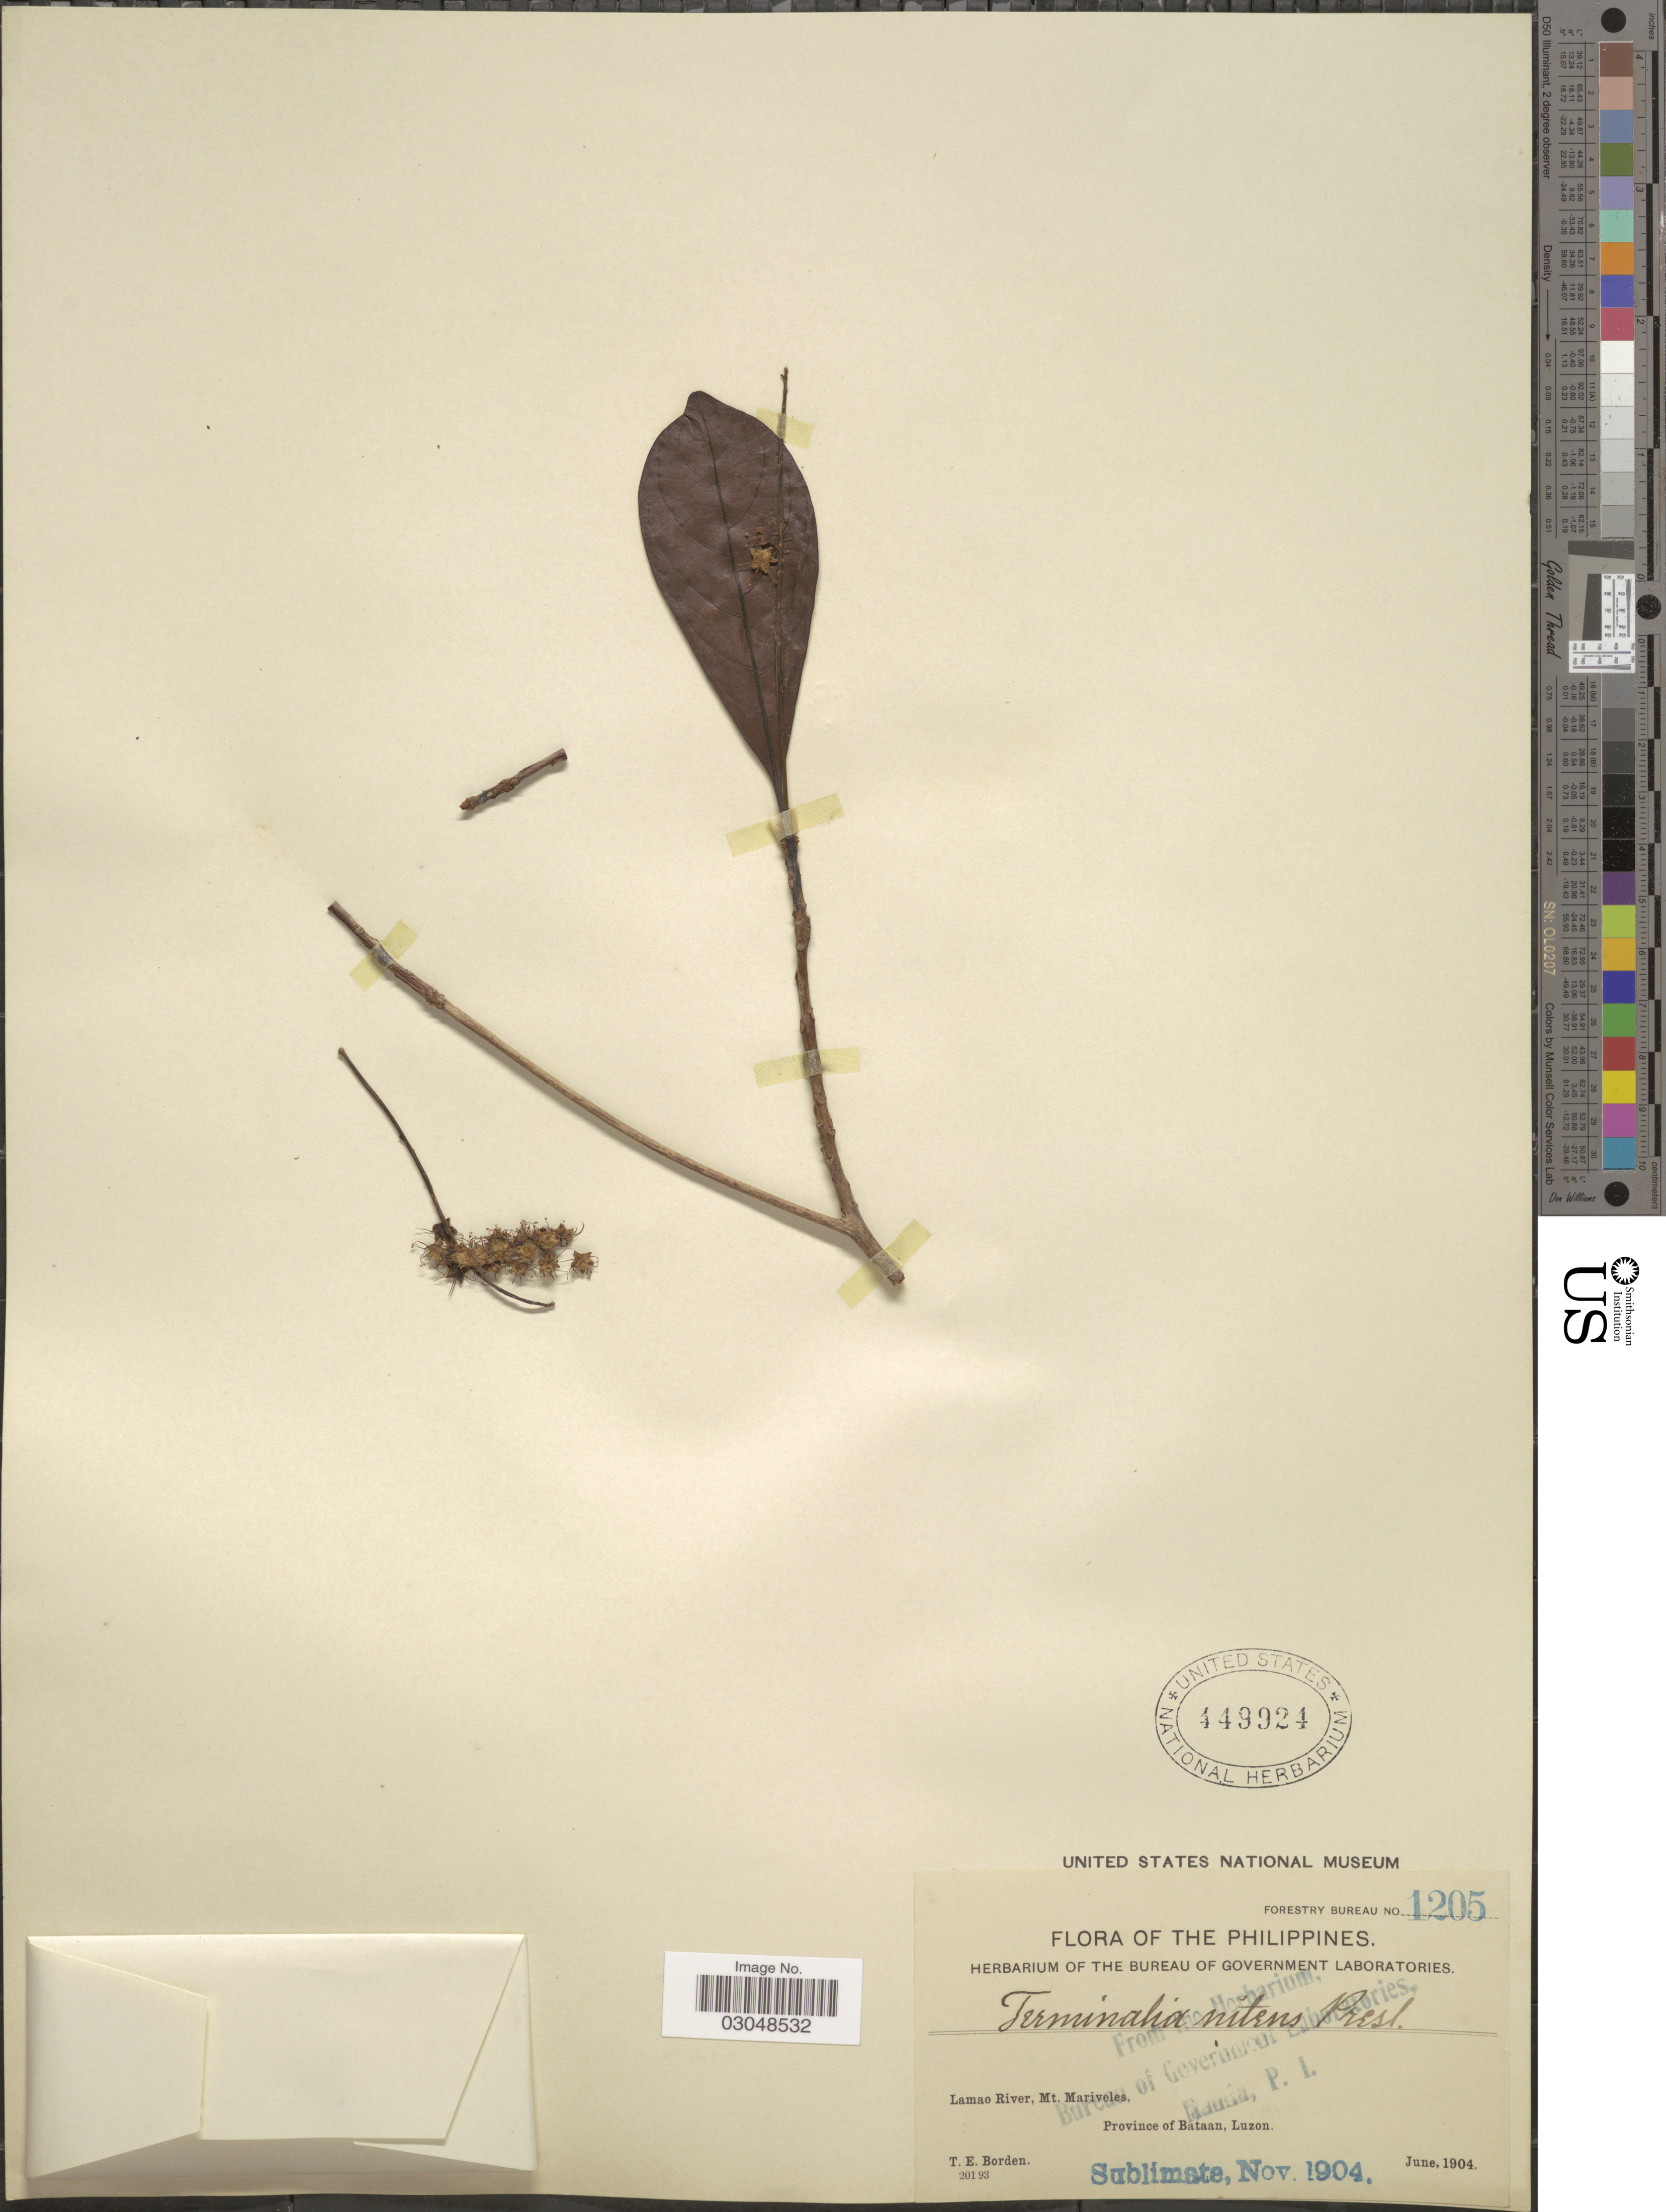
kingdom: Plantae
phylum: Tracheophyta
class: Magnoliopsida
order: Myrtales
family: Combretaceae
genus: Terminalia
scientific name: Terminalia nitens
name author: J. Presl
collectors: T. E. Borden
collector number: Forestry Bureau 1205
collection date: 1904-06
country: Philippines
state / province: Cagayan Valley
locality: Lamao River, Mt. Mariveles, Province of Bataan, Luzon.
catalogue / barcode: US 449924